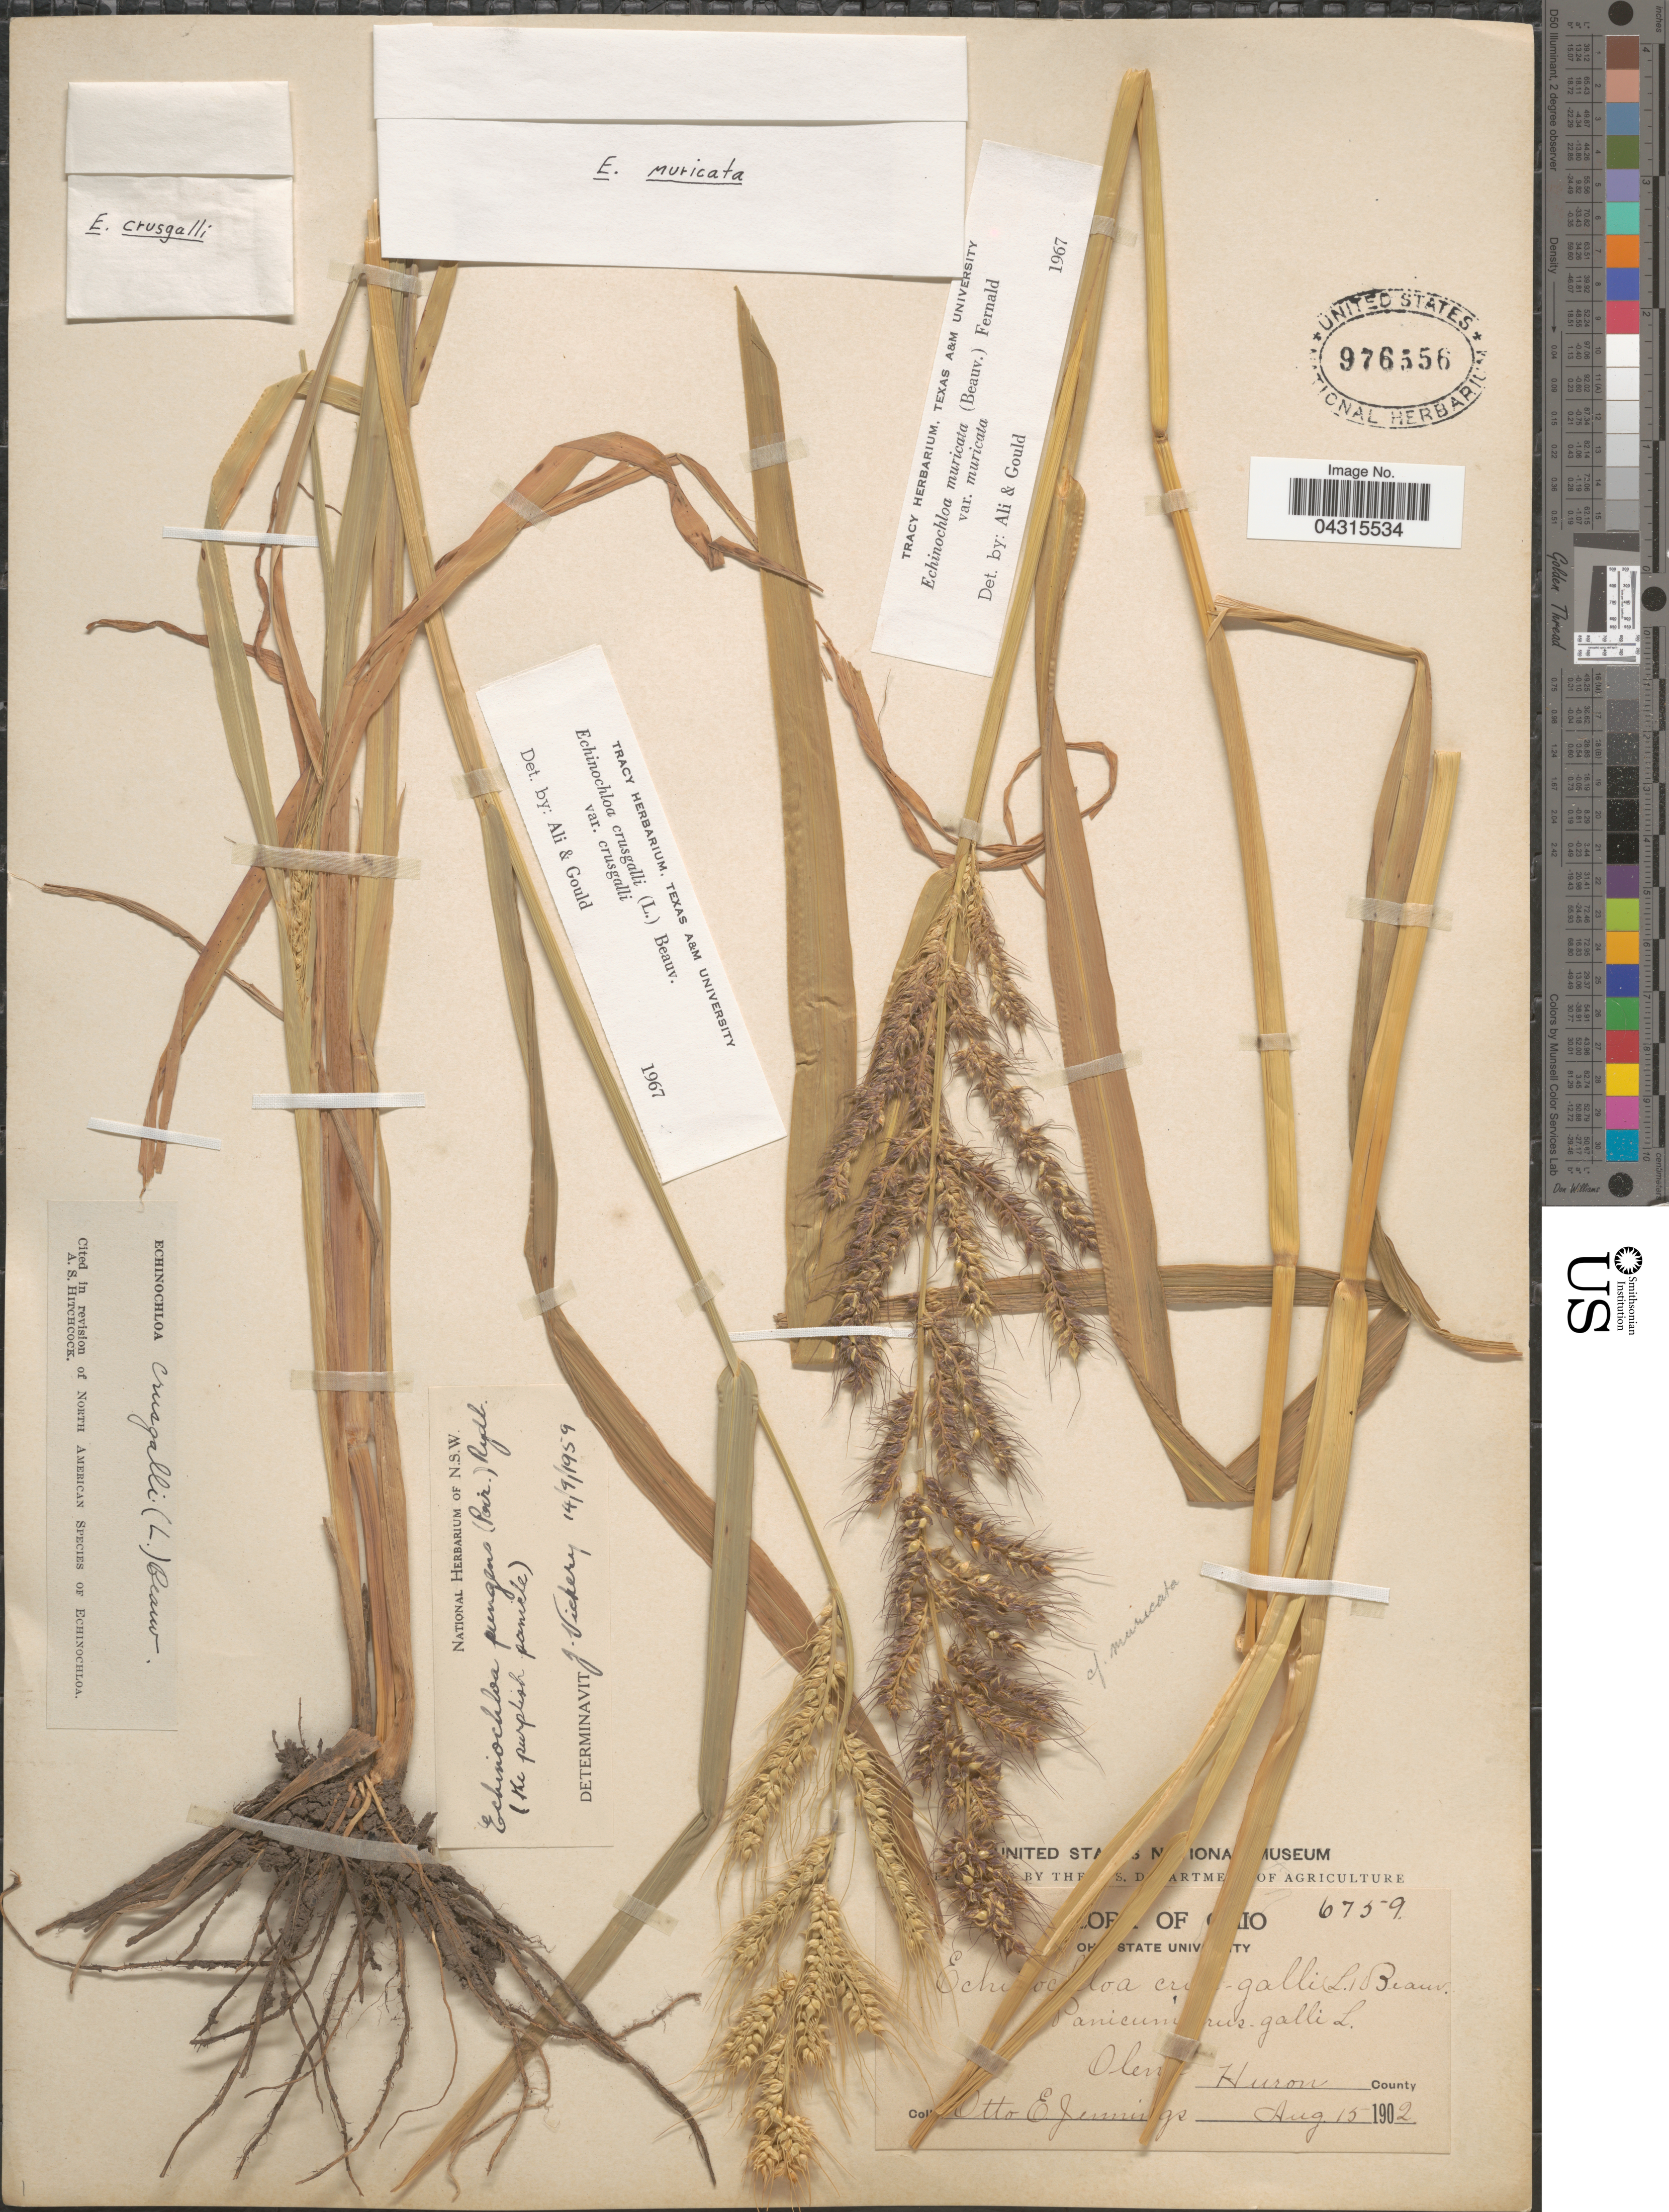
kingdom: Plantae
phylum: Tracheophyta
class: Liliopsida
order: Poales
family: Poaceae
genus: Echinochloa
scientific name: Echinochloa muricata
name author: (P. Beauv.) Fernald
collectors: O. E. Jennings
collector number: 6759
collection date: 1902-08-15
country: United States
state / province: Ohio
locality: Olena. Huron County.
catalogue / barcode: US 976556